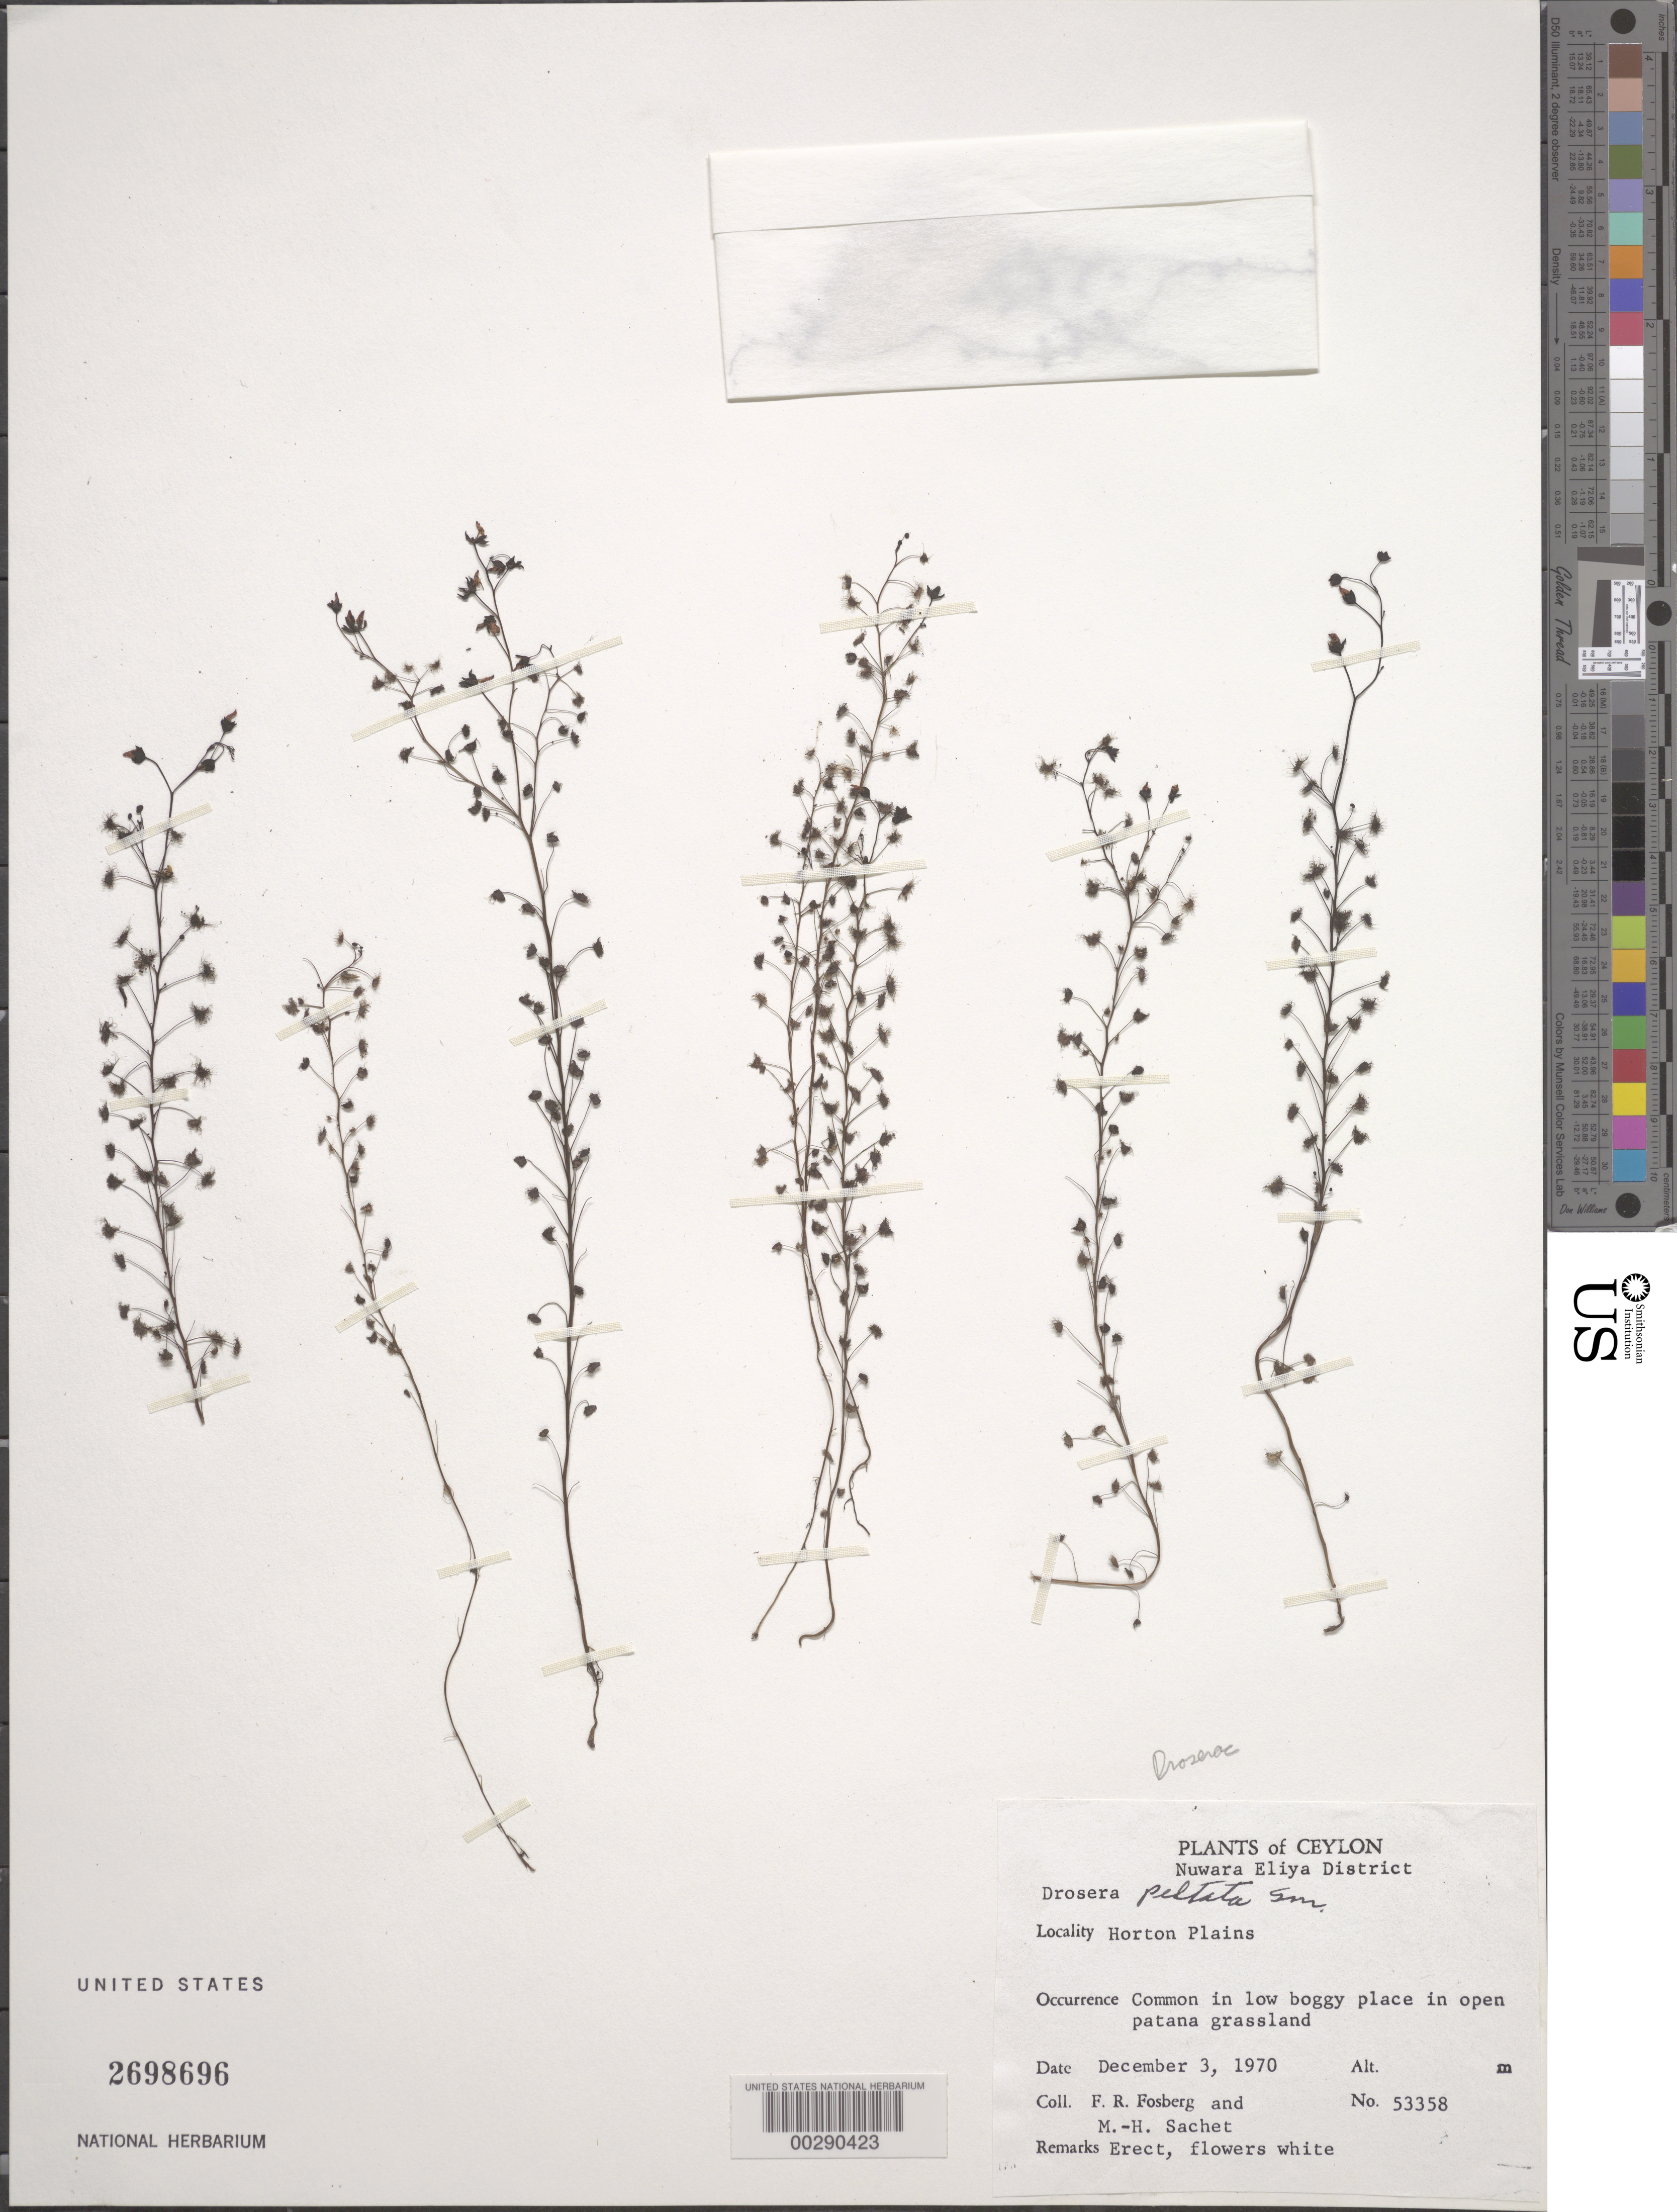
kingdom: Plantae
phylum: Tracheophyta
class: Magnoliopsida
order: Caryophyllales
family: Droseraceae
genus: Drosera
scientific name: Drosera peltata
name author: Sm. ex Willd.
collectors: F. R. Fosberg & M.-H. Sachet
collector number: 53358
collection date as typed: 03 Dec 1970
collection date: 1970-12-03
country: Sri Lanka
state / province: Central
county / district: Nuwara Eliya Dist.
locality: Horton plains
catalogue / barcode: US 2698696